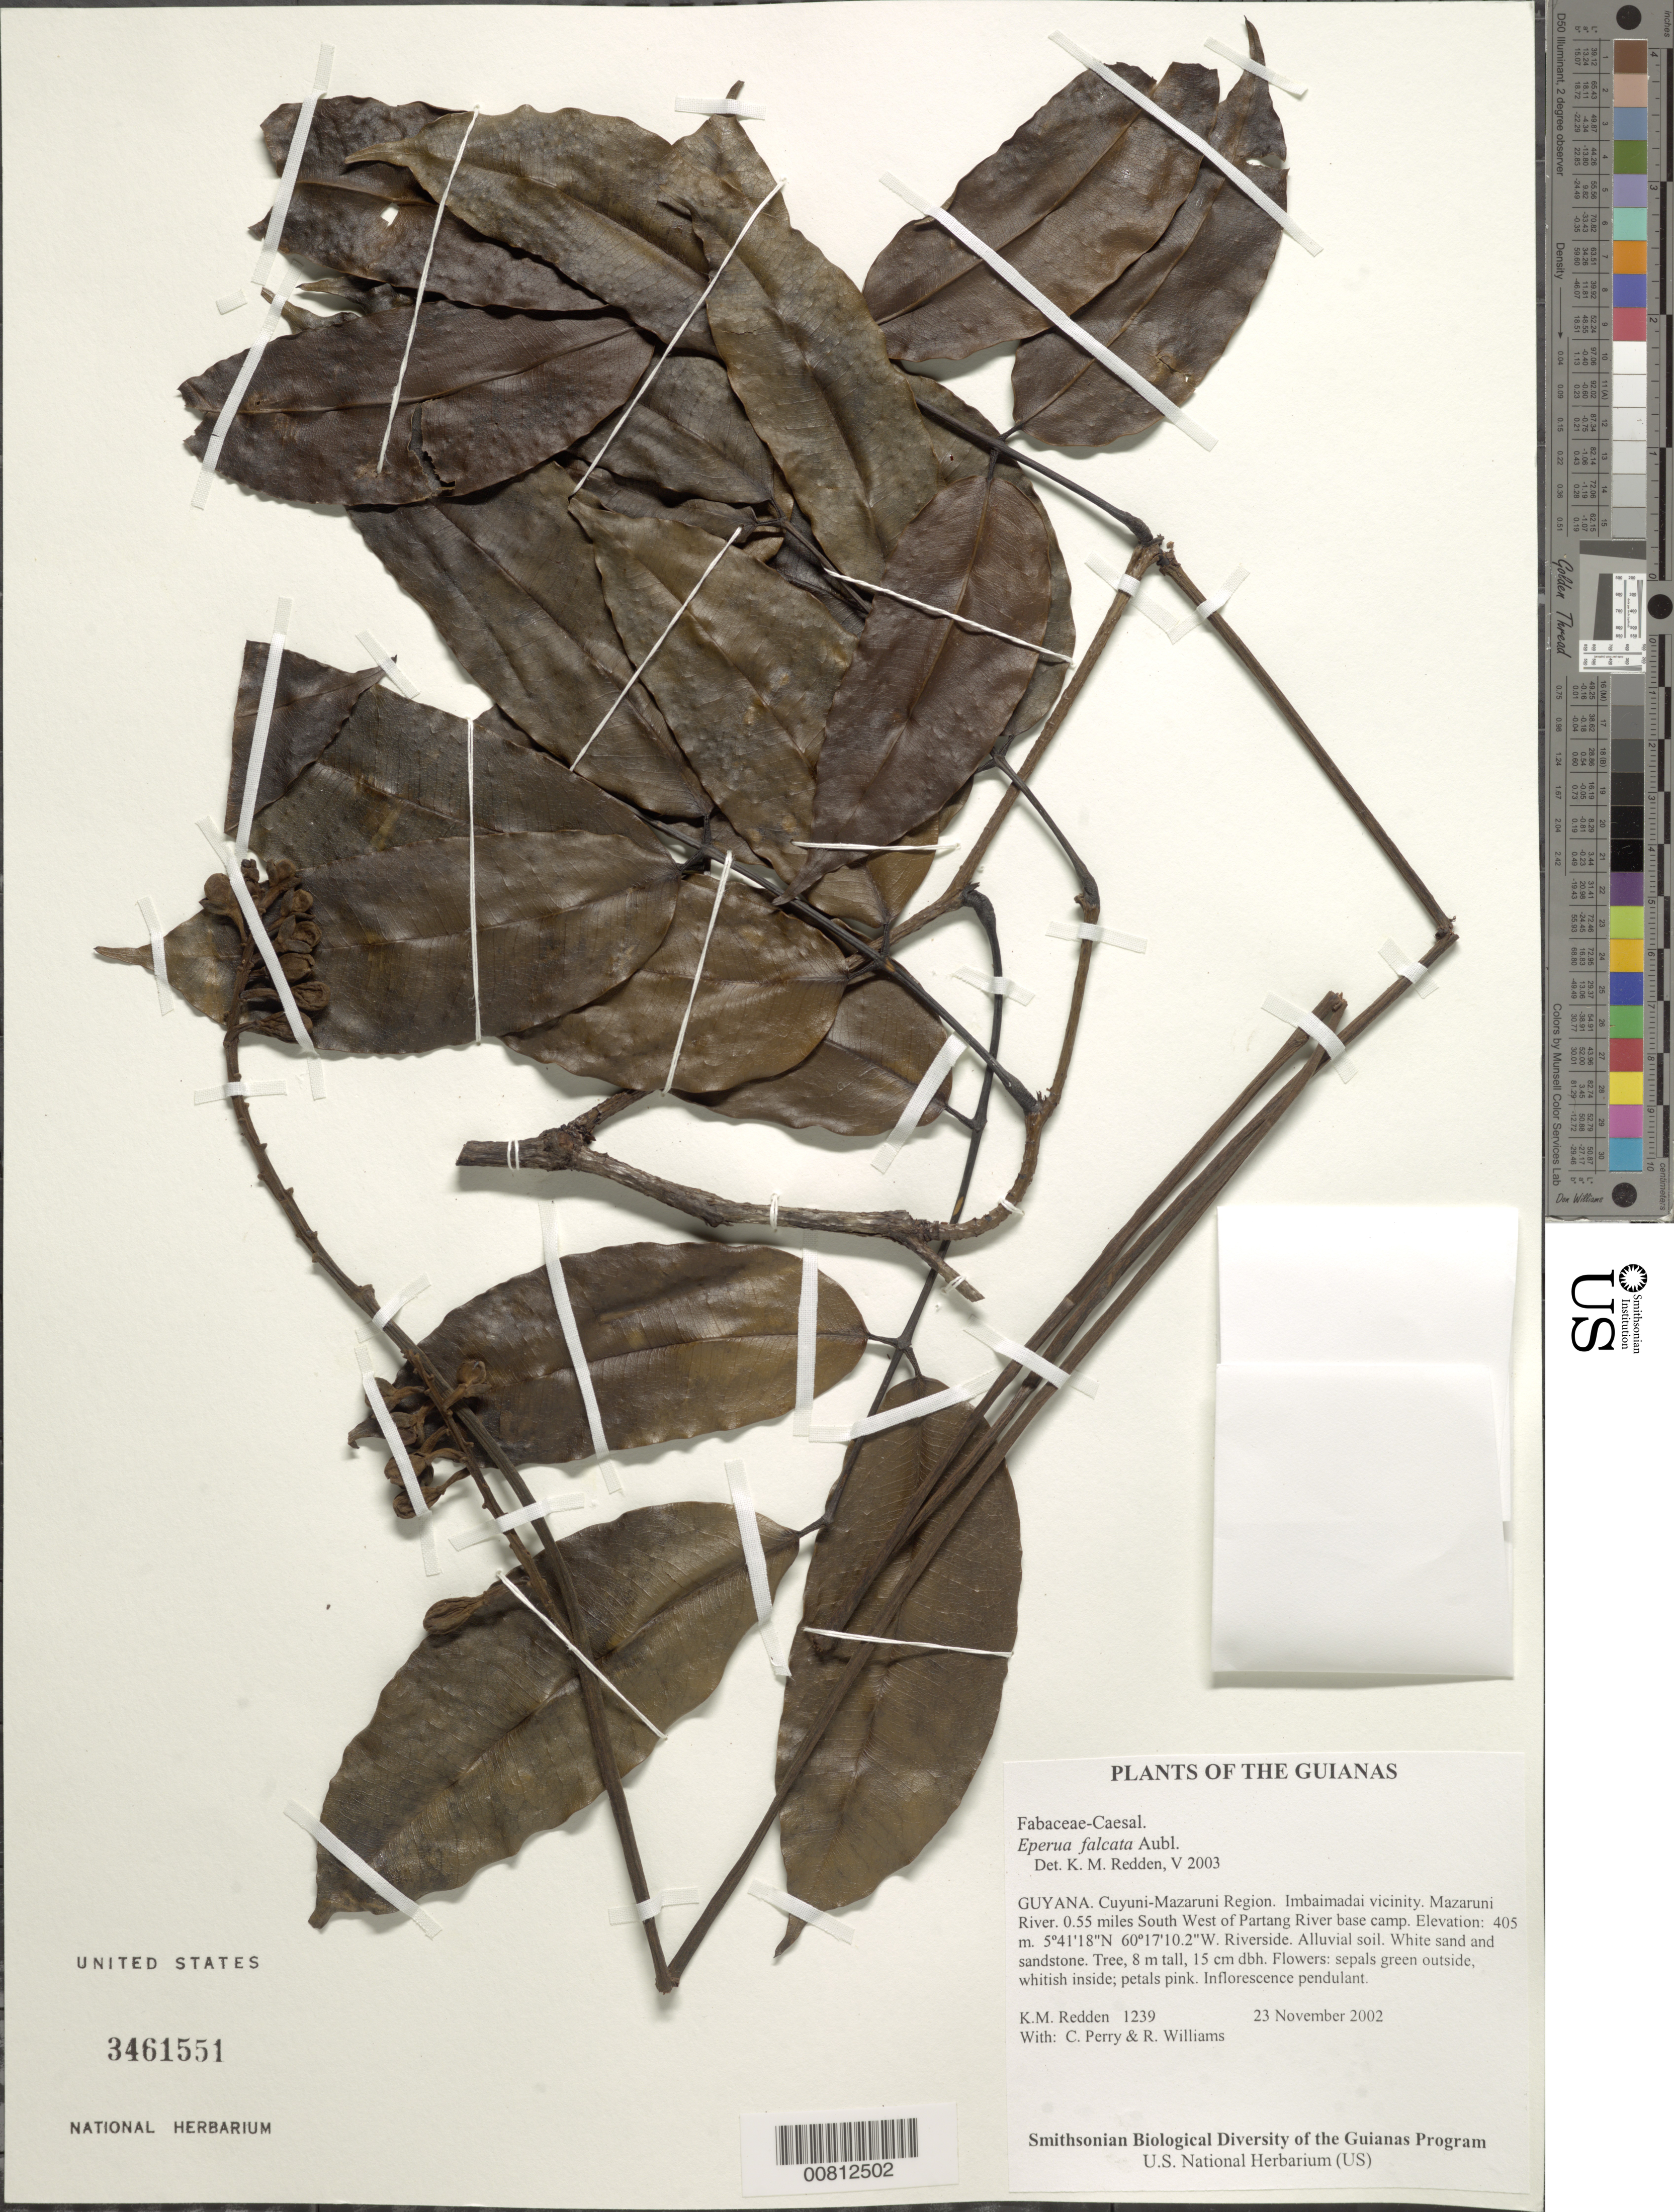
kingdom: Plantae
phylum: Tracheophyta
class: Magnoliopsida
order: Fabales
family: Fabaceae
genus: Eperua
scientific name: Eperua falcata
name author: Aubl.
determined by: Redden, K. M.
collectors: K. M. Redden, C. Perry & R. Williams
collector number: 1239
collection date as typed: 23 November 2002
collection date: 2002-11-23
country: Guyana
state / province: Cuyuni-Mazaruni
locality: Imbaimadai vicinity. Mazaruni River. 0.55 miles South West of Partang River base camp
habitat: Riverside. Alluvial soil. White sand and sandstone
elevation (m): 405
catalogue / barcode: US 3461551